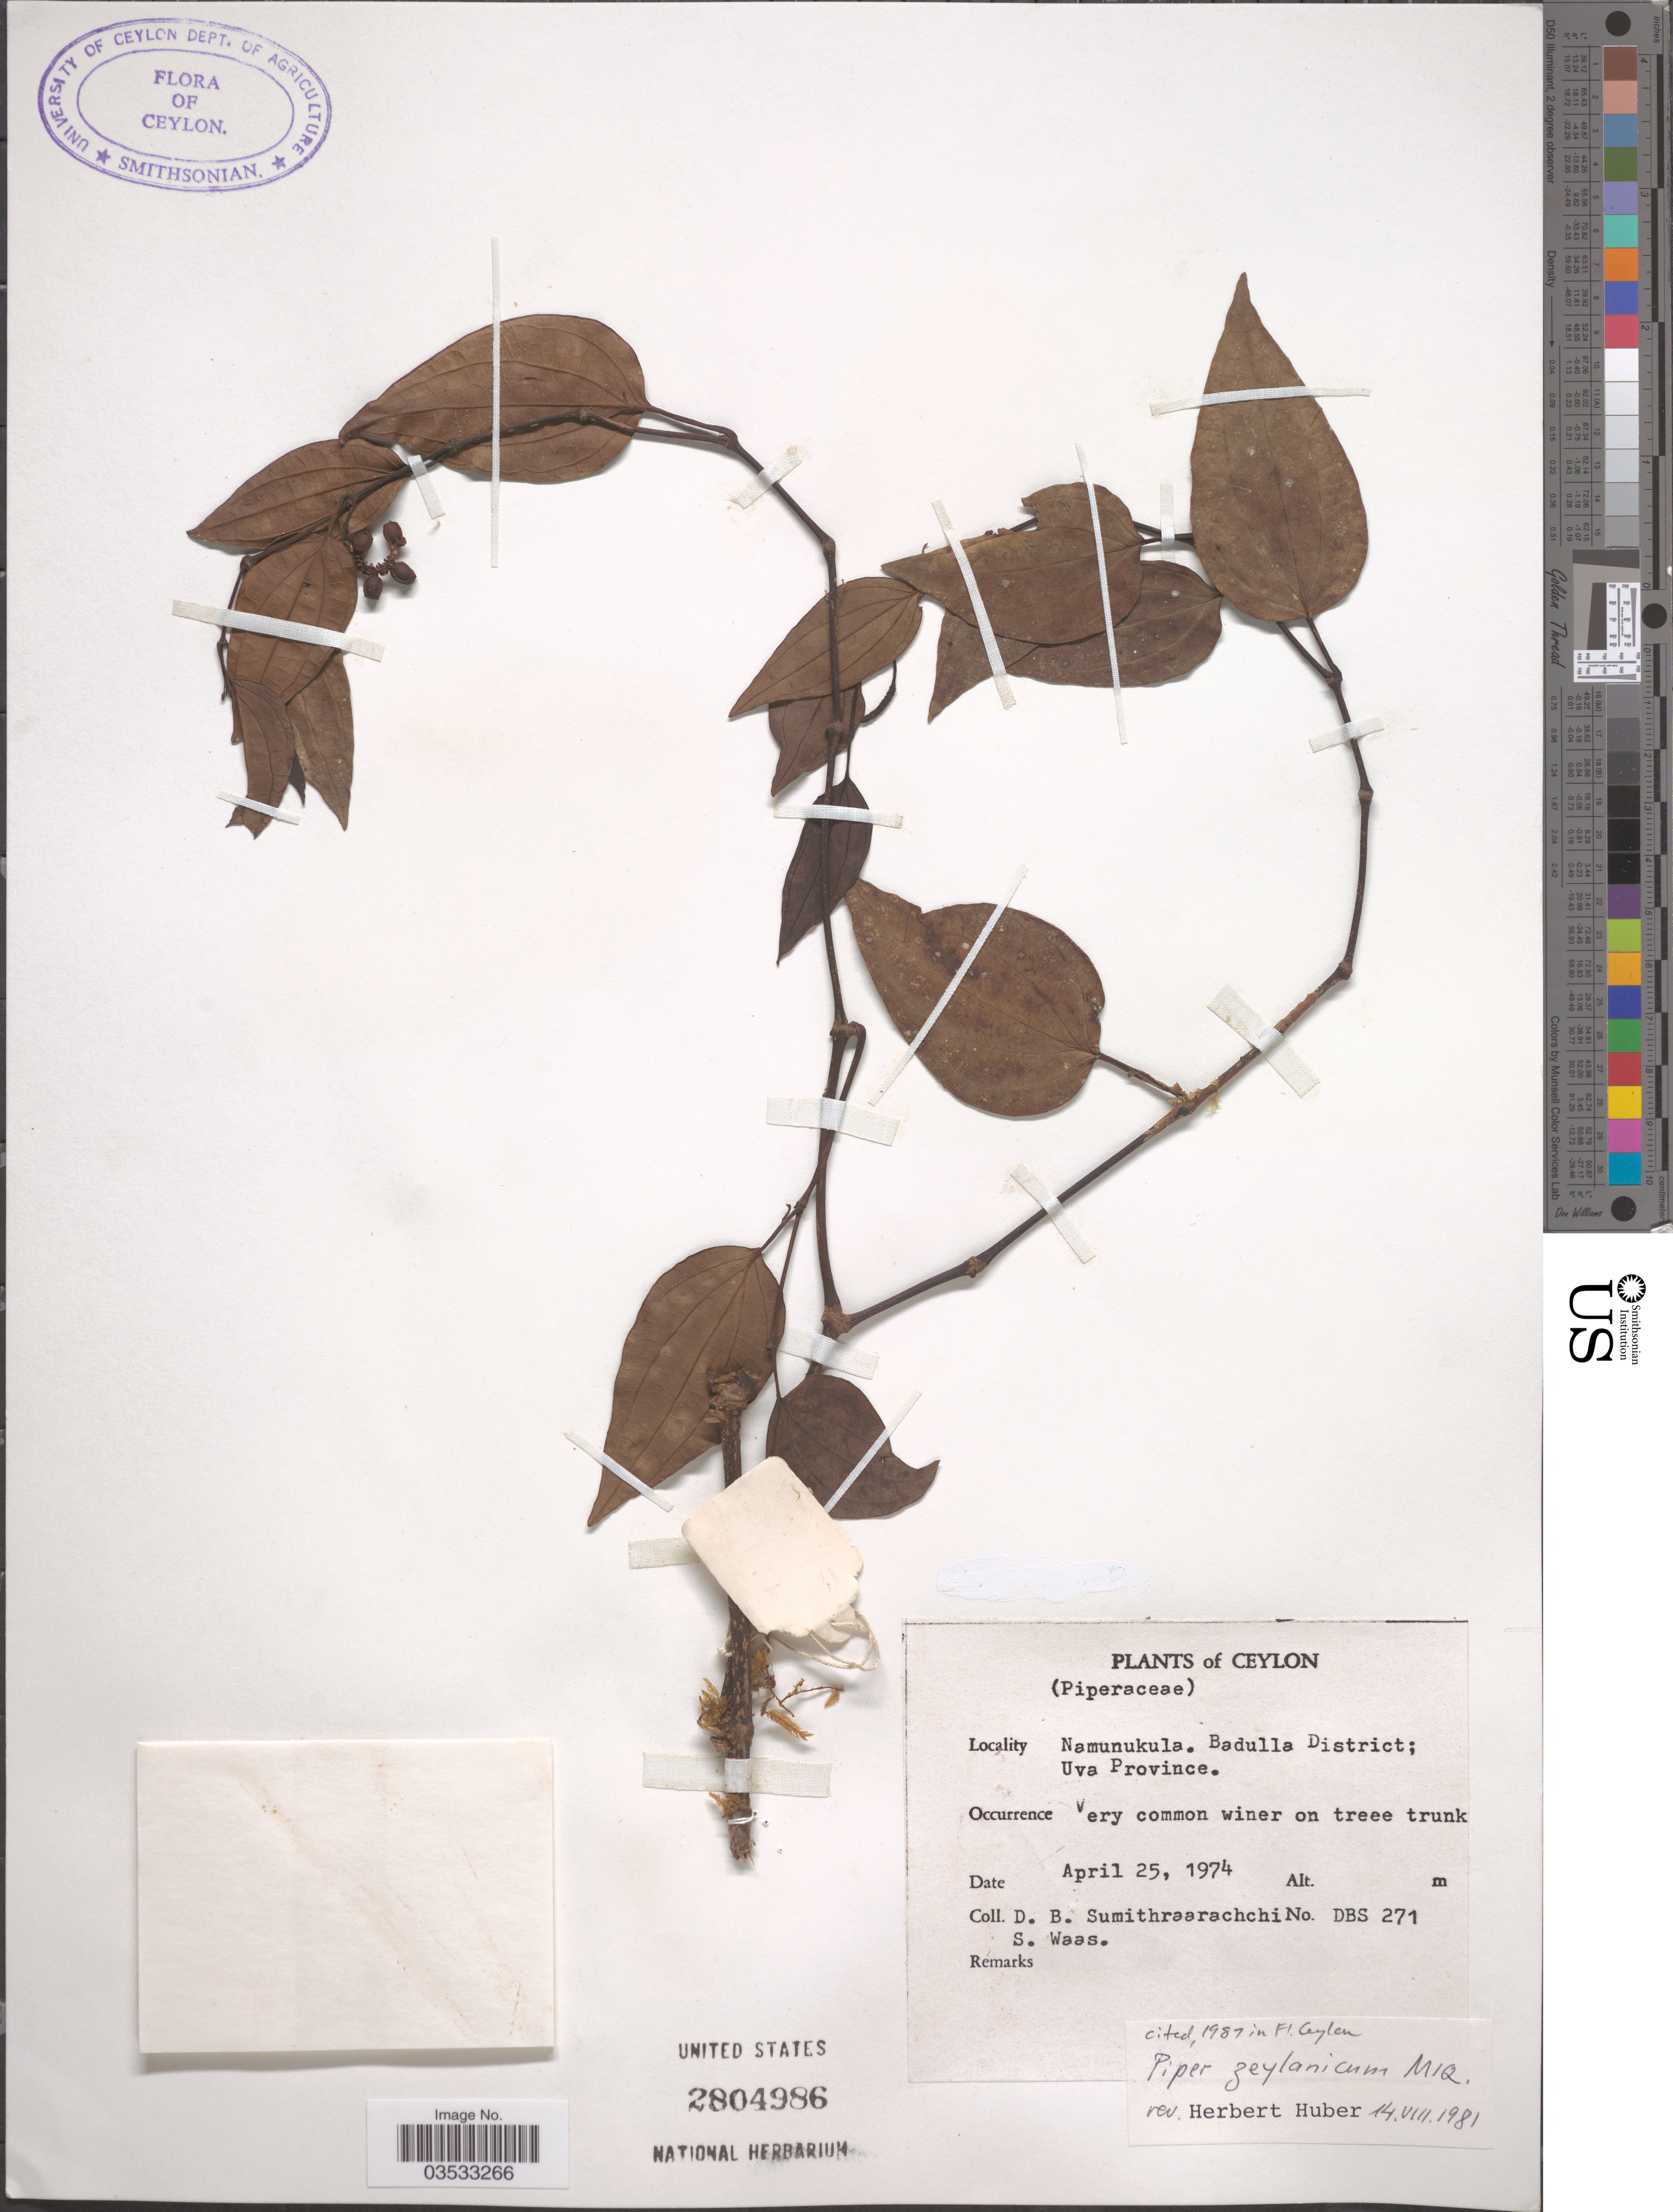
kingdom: Plantae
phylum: Tracheophyta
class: Magnoliopsida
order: Piperales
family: Piperaceae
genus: Piper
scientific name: Piper zeylanicum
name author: Miq.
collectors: D. B. Sumithraarachchi & S. Waas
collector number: DBS 271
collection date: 1974-04-25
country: Sri Lanka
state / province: Uva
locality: Ceylon. Namunukula. Badulla District.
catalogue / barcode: US 2804986